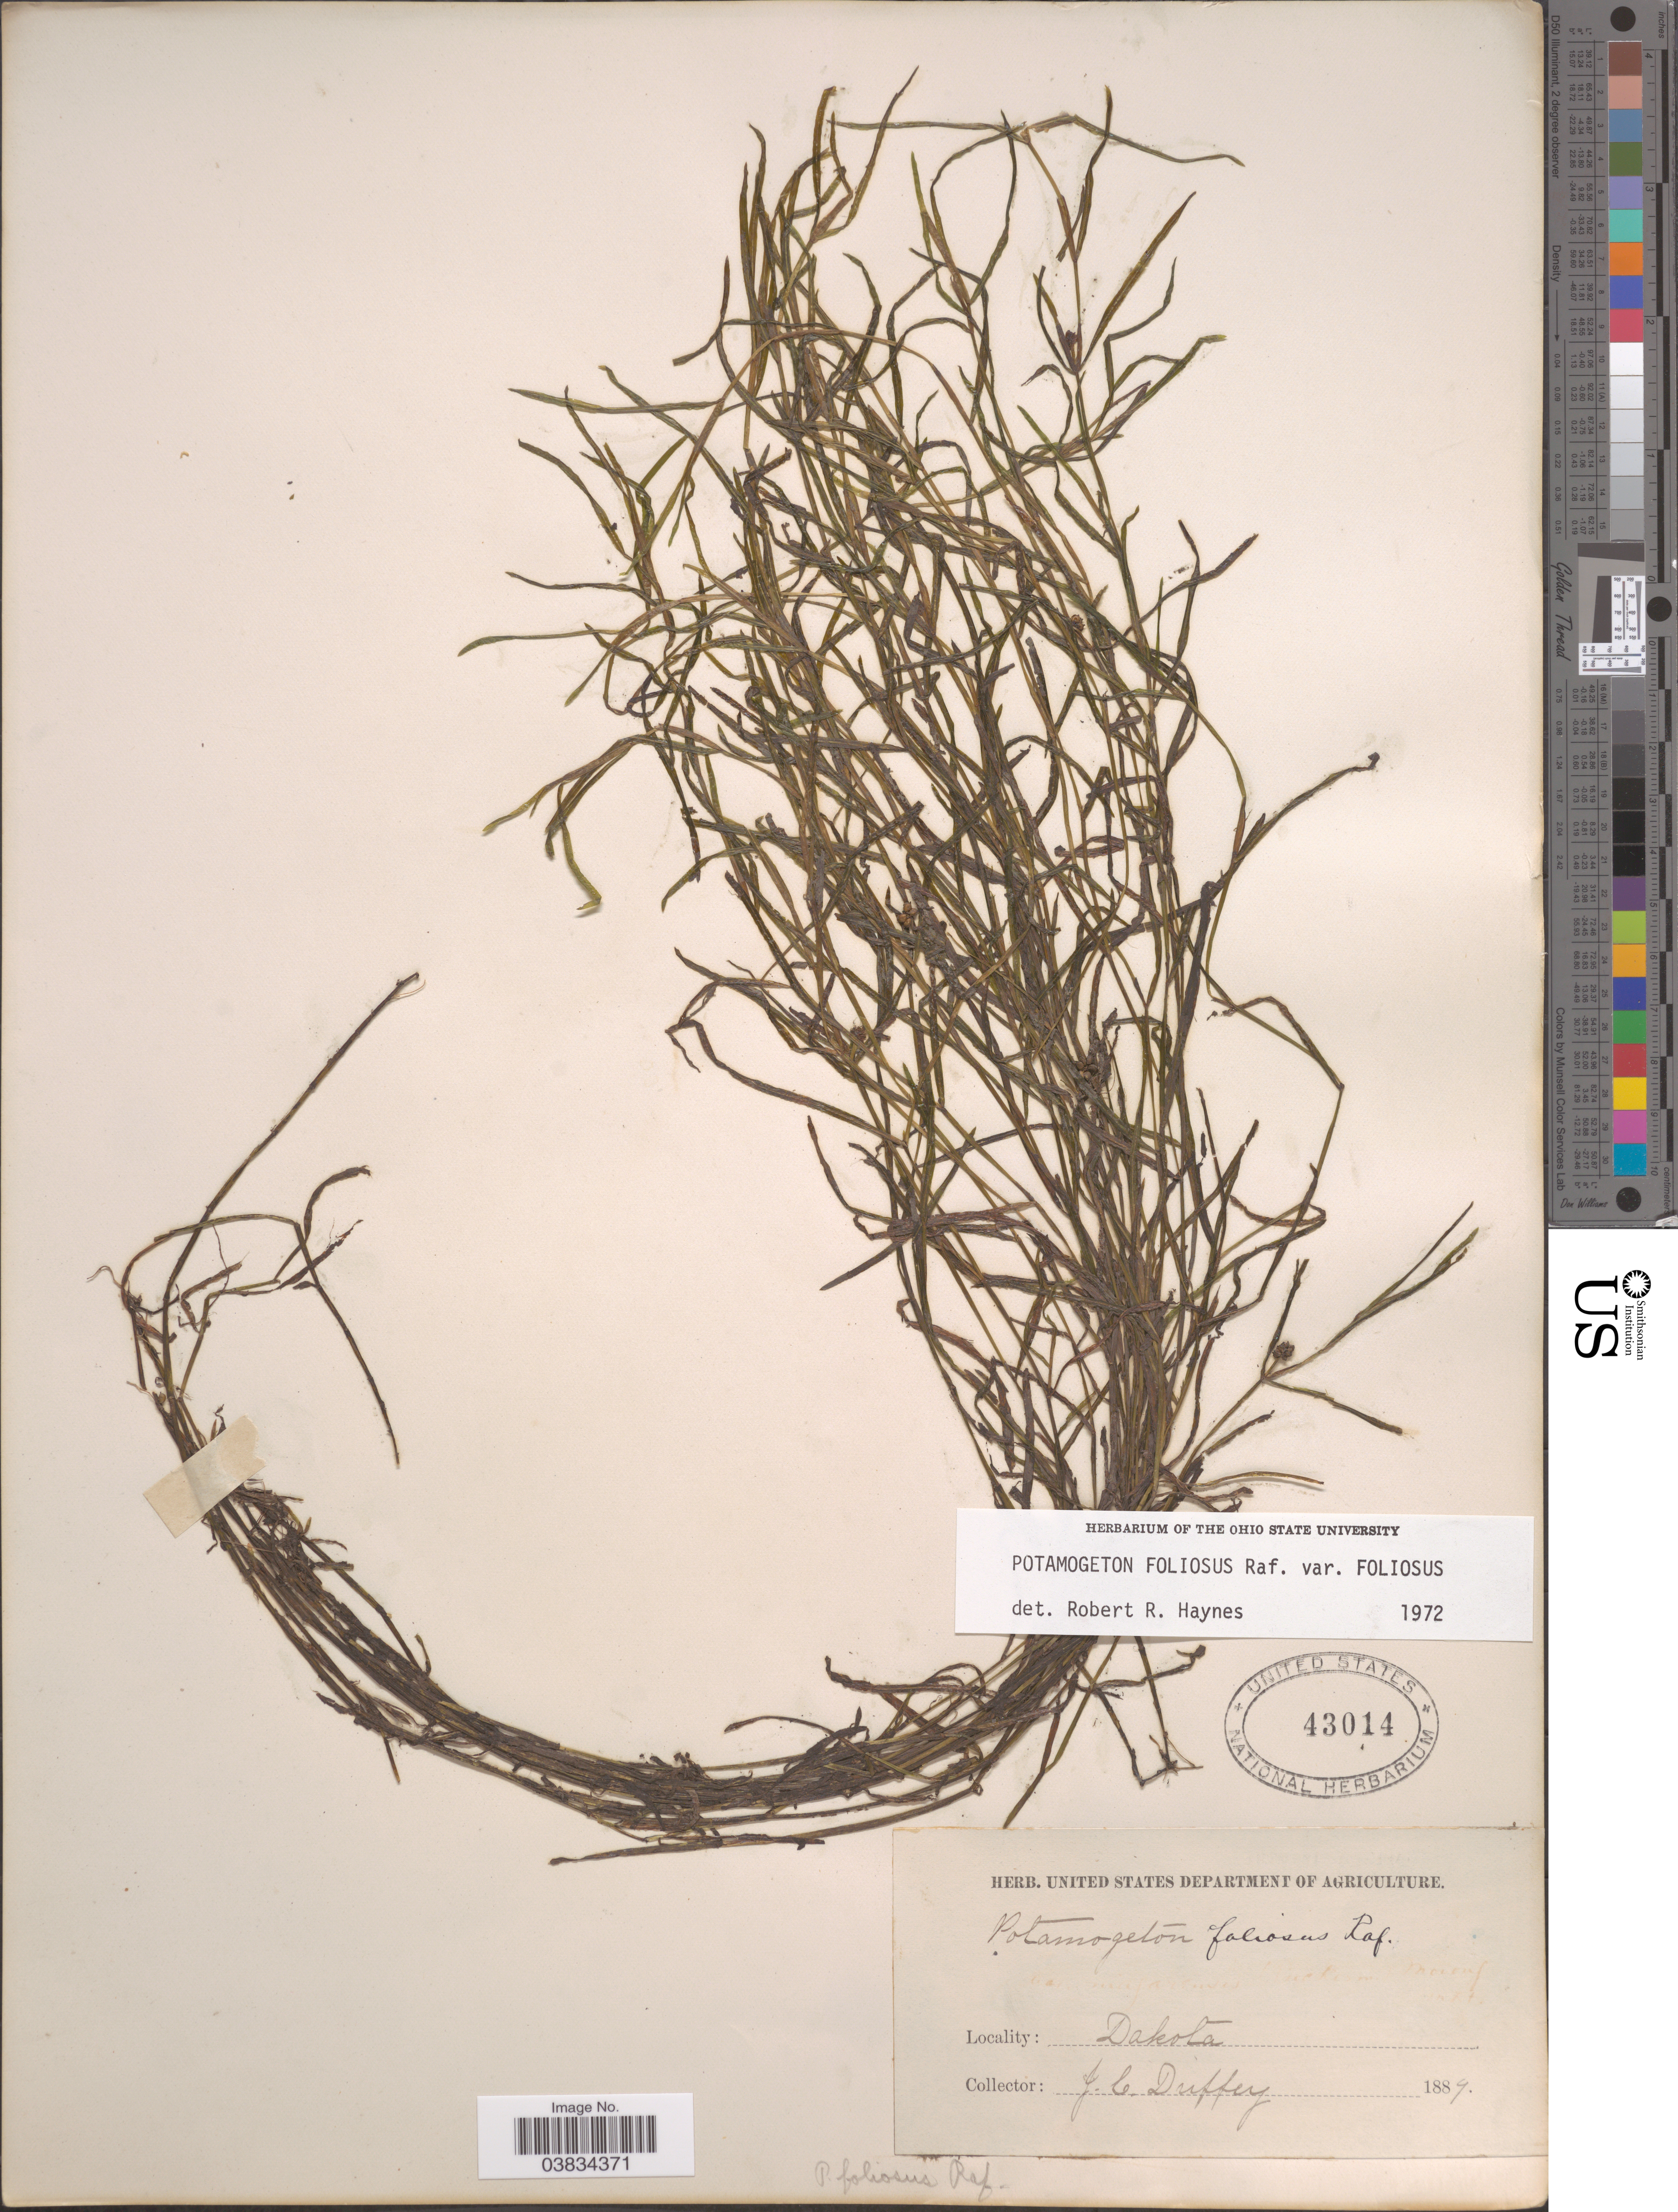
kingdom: Plantae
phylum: Tracheophyta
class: Liliopsida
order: Alismatales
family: Potamogetonaceae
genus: Potamogeton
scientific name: Potamogeton foliosus var. foliosus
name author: Raf.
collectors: J. Duffey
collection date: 1889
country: United States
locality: Dakota.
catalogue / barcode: US 43014